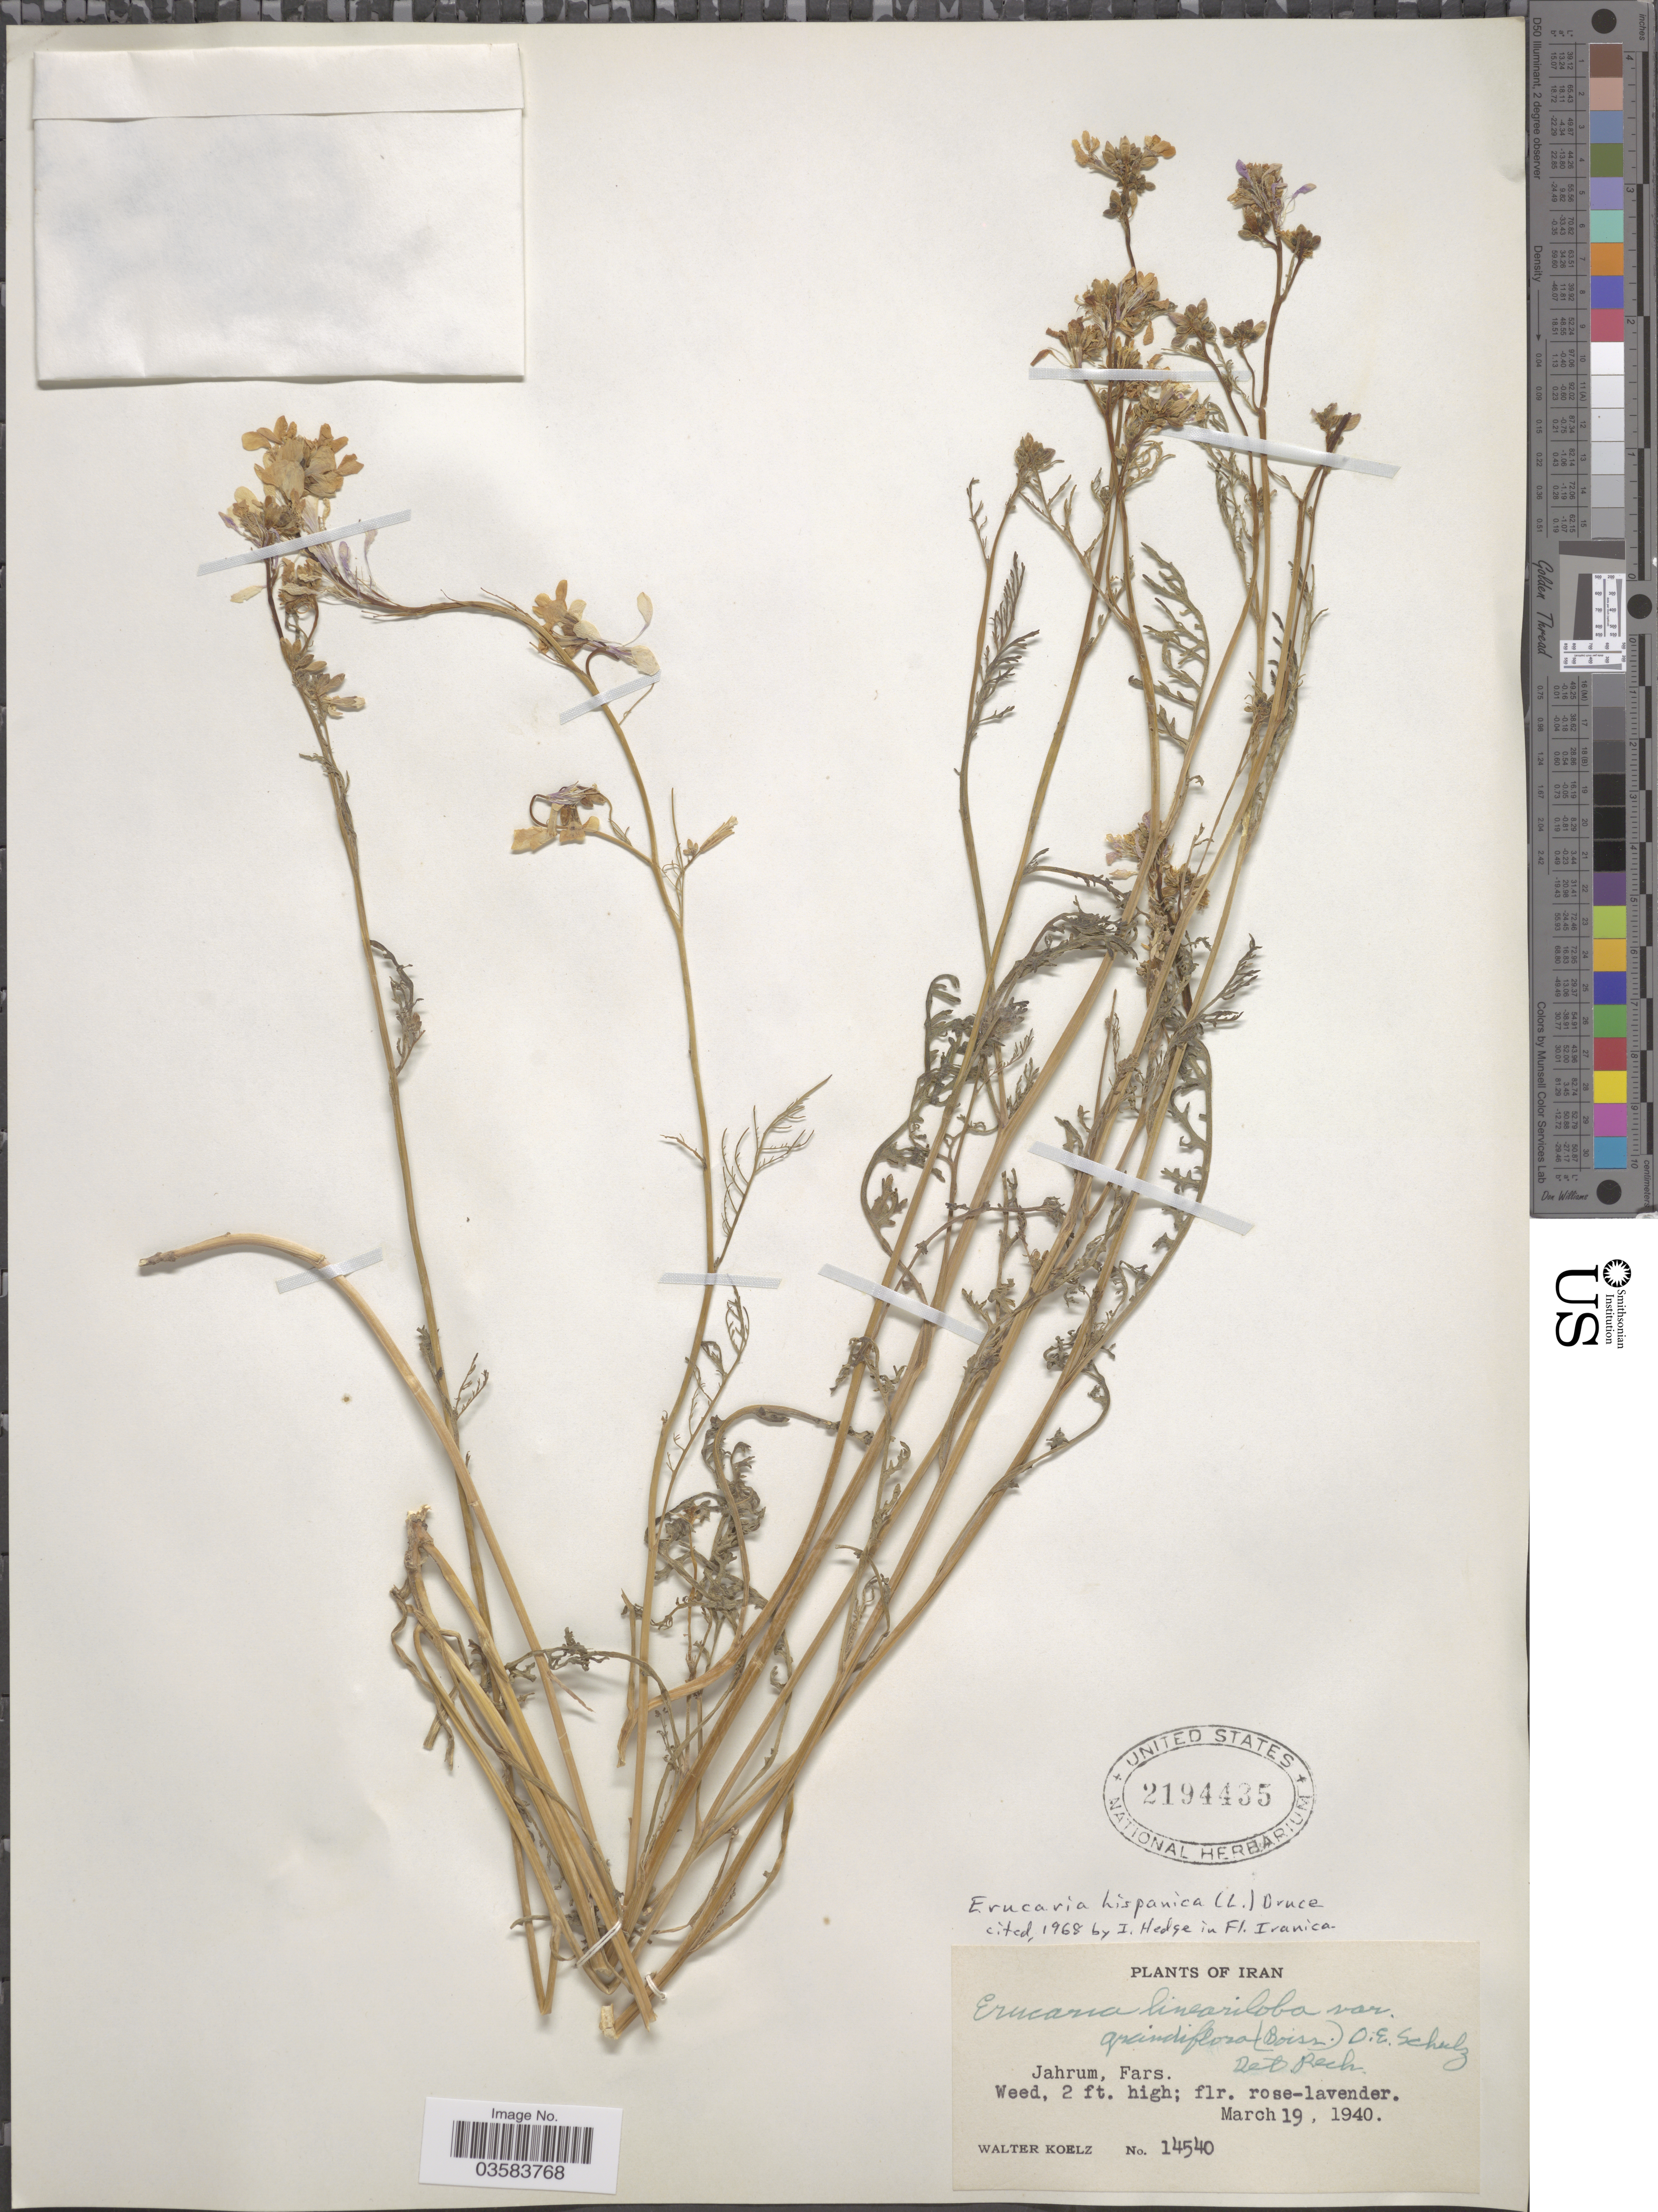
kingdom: Plantae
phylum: Tracheophyta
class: Magnoliopsida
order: Brassicales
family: Brassicaceae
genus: Erucaria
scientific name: Erucaria hispanica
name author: Druce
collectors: W. N. Koelz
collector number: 14540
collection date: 1940-03-19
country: Iran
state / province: Fars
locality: Jahrum, Fars.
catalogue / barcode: US 2194435